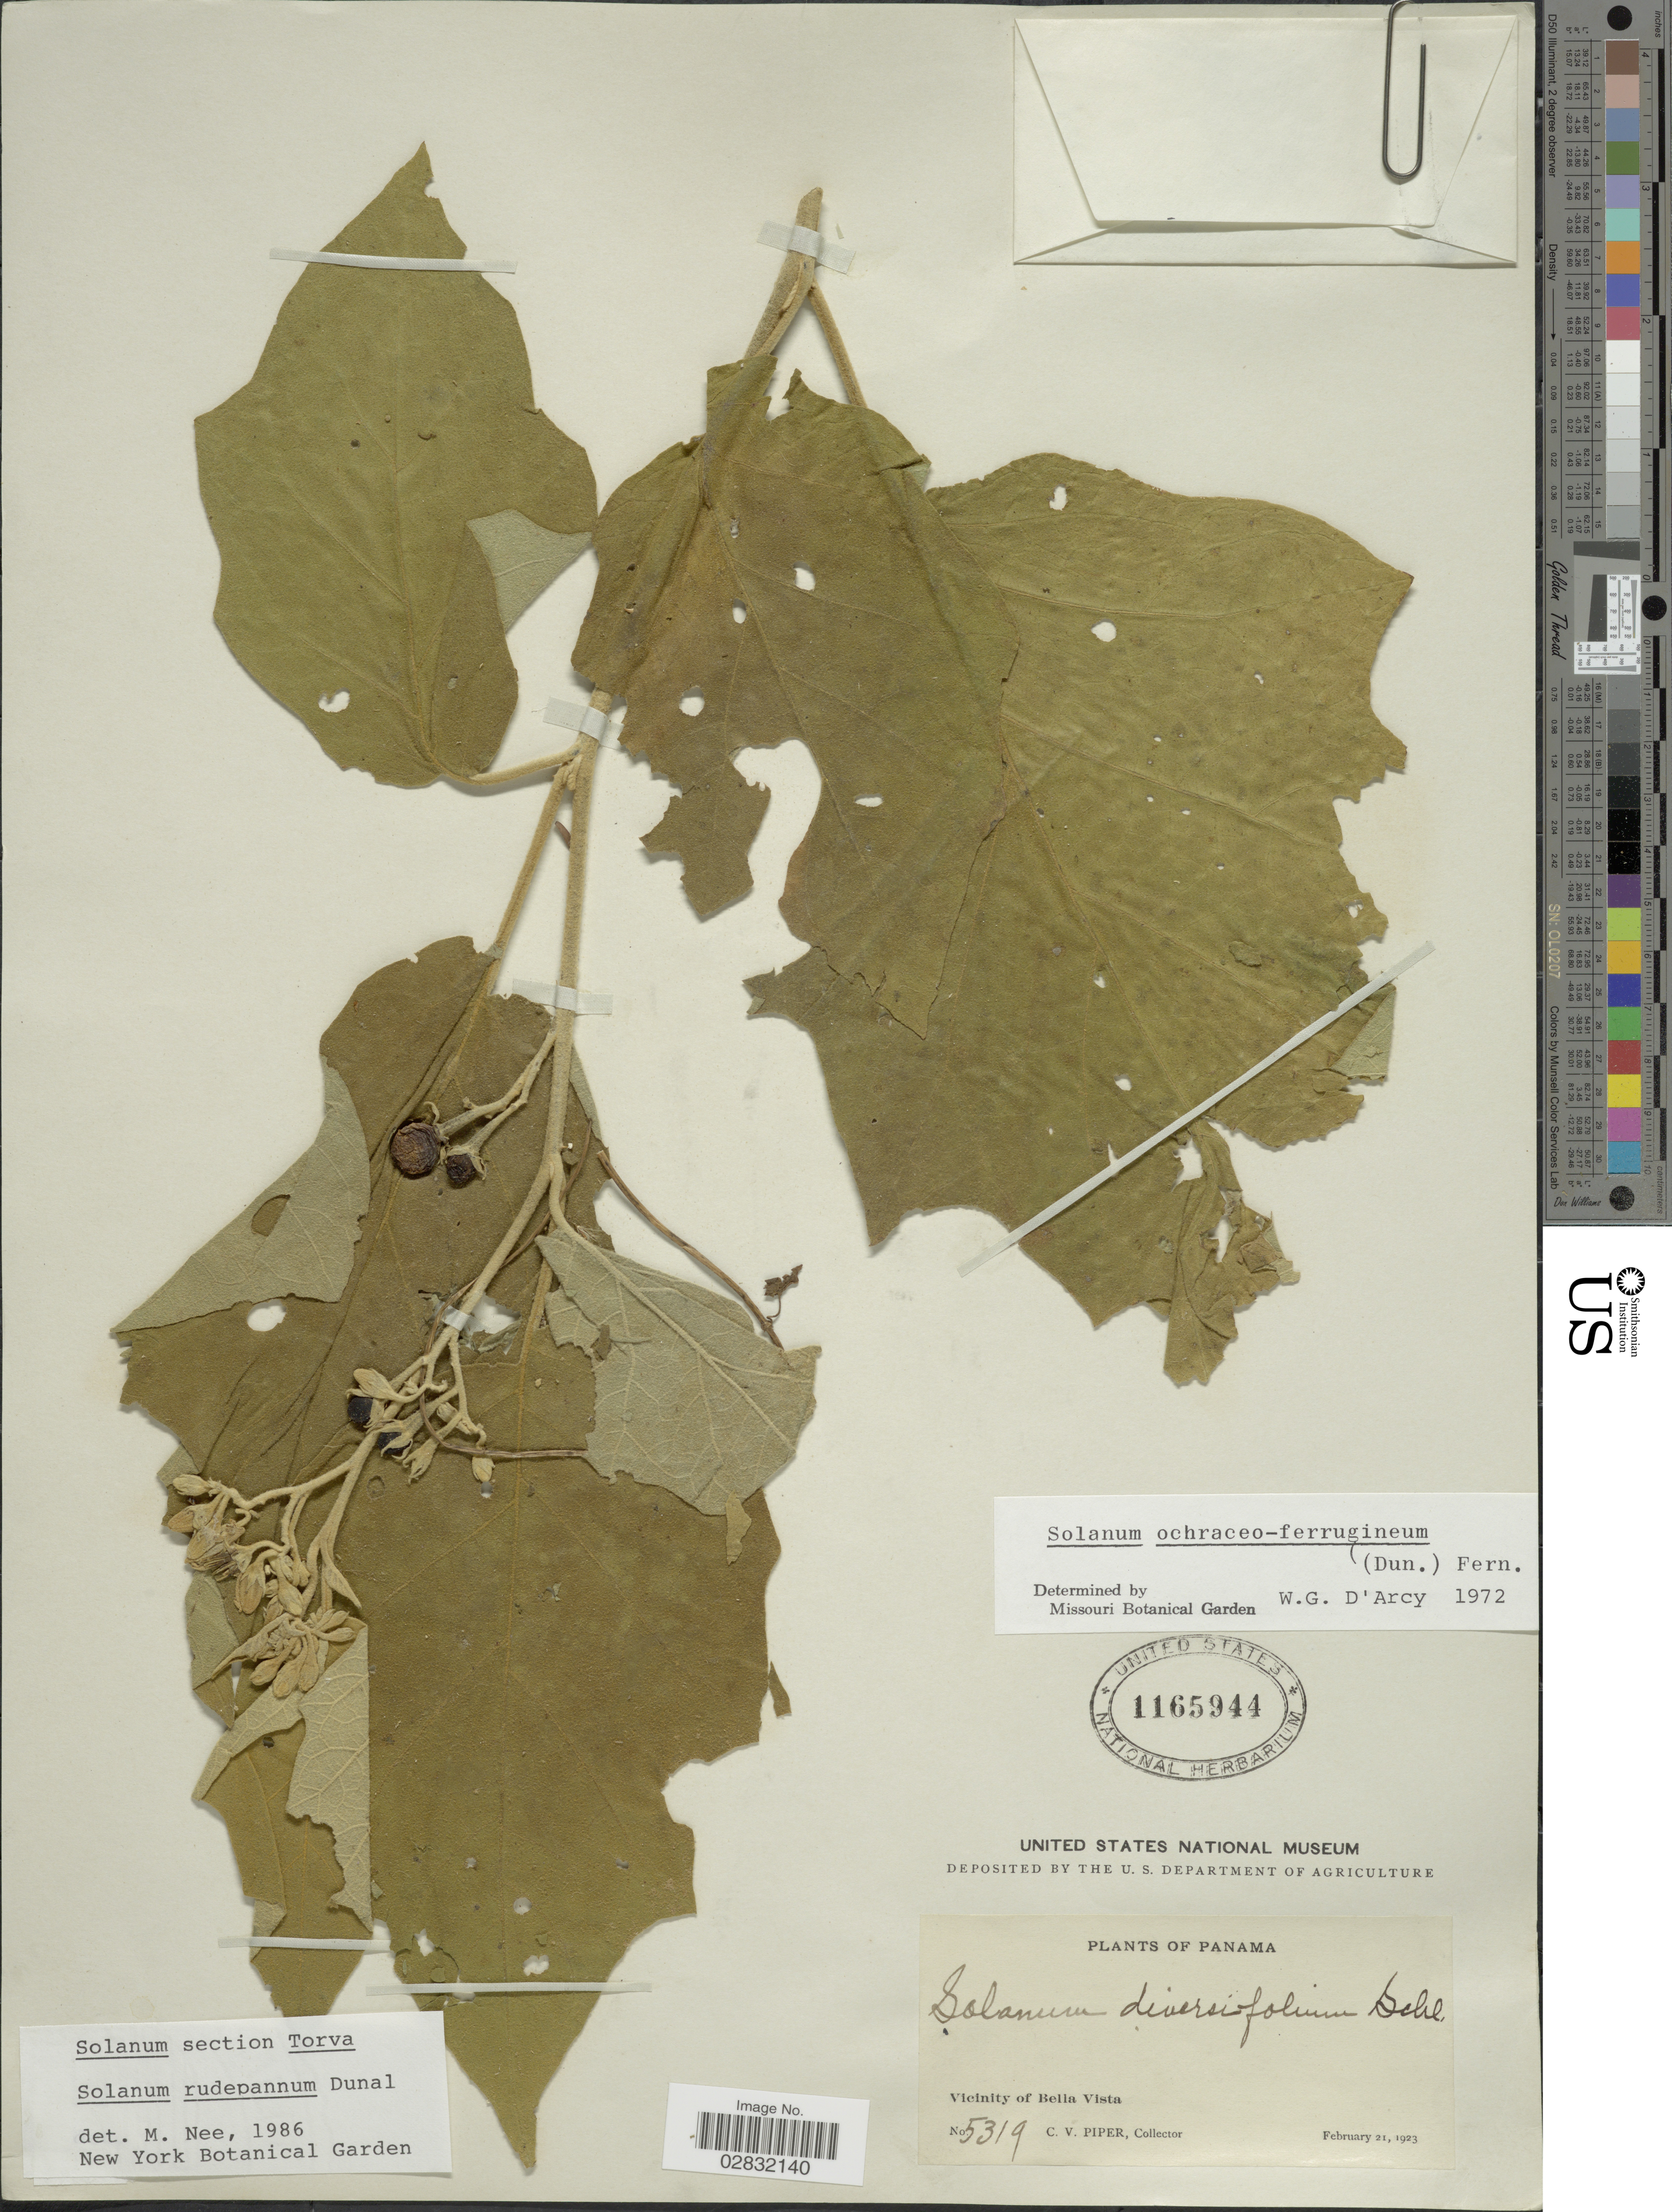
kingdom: Plantae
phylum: Tracheophyta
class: Magnoliopsida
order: Solanales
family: Solanaceae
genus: Solanum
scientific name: Solanum rudepannum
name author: Dunal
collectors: C. V. Piper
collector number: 5319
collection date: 1923-02-21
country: Panama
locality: Vicinity of Bella Vista.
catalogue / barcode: US 1165944